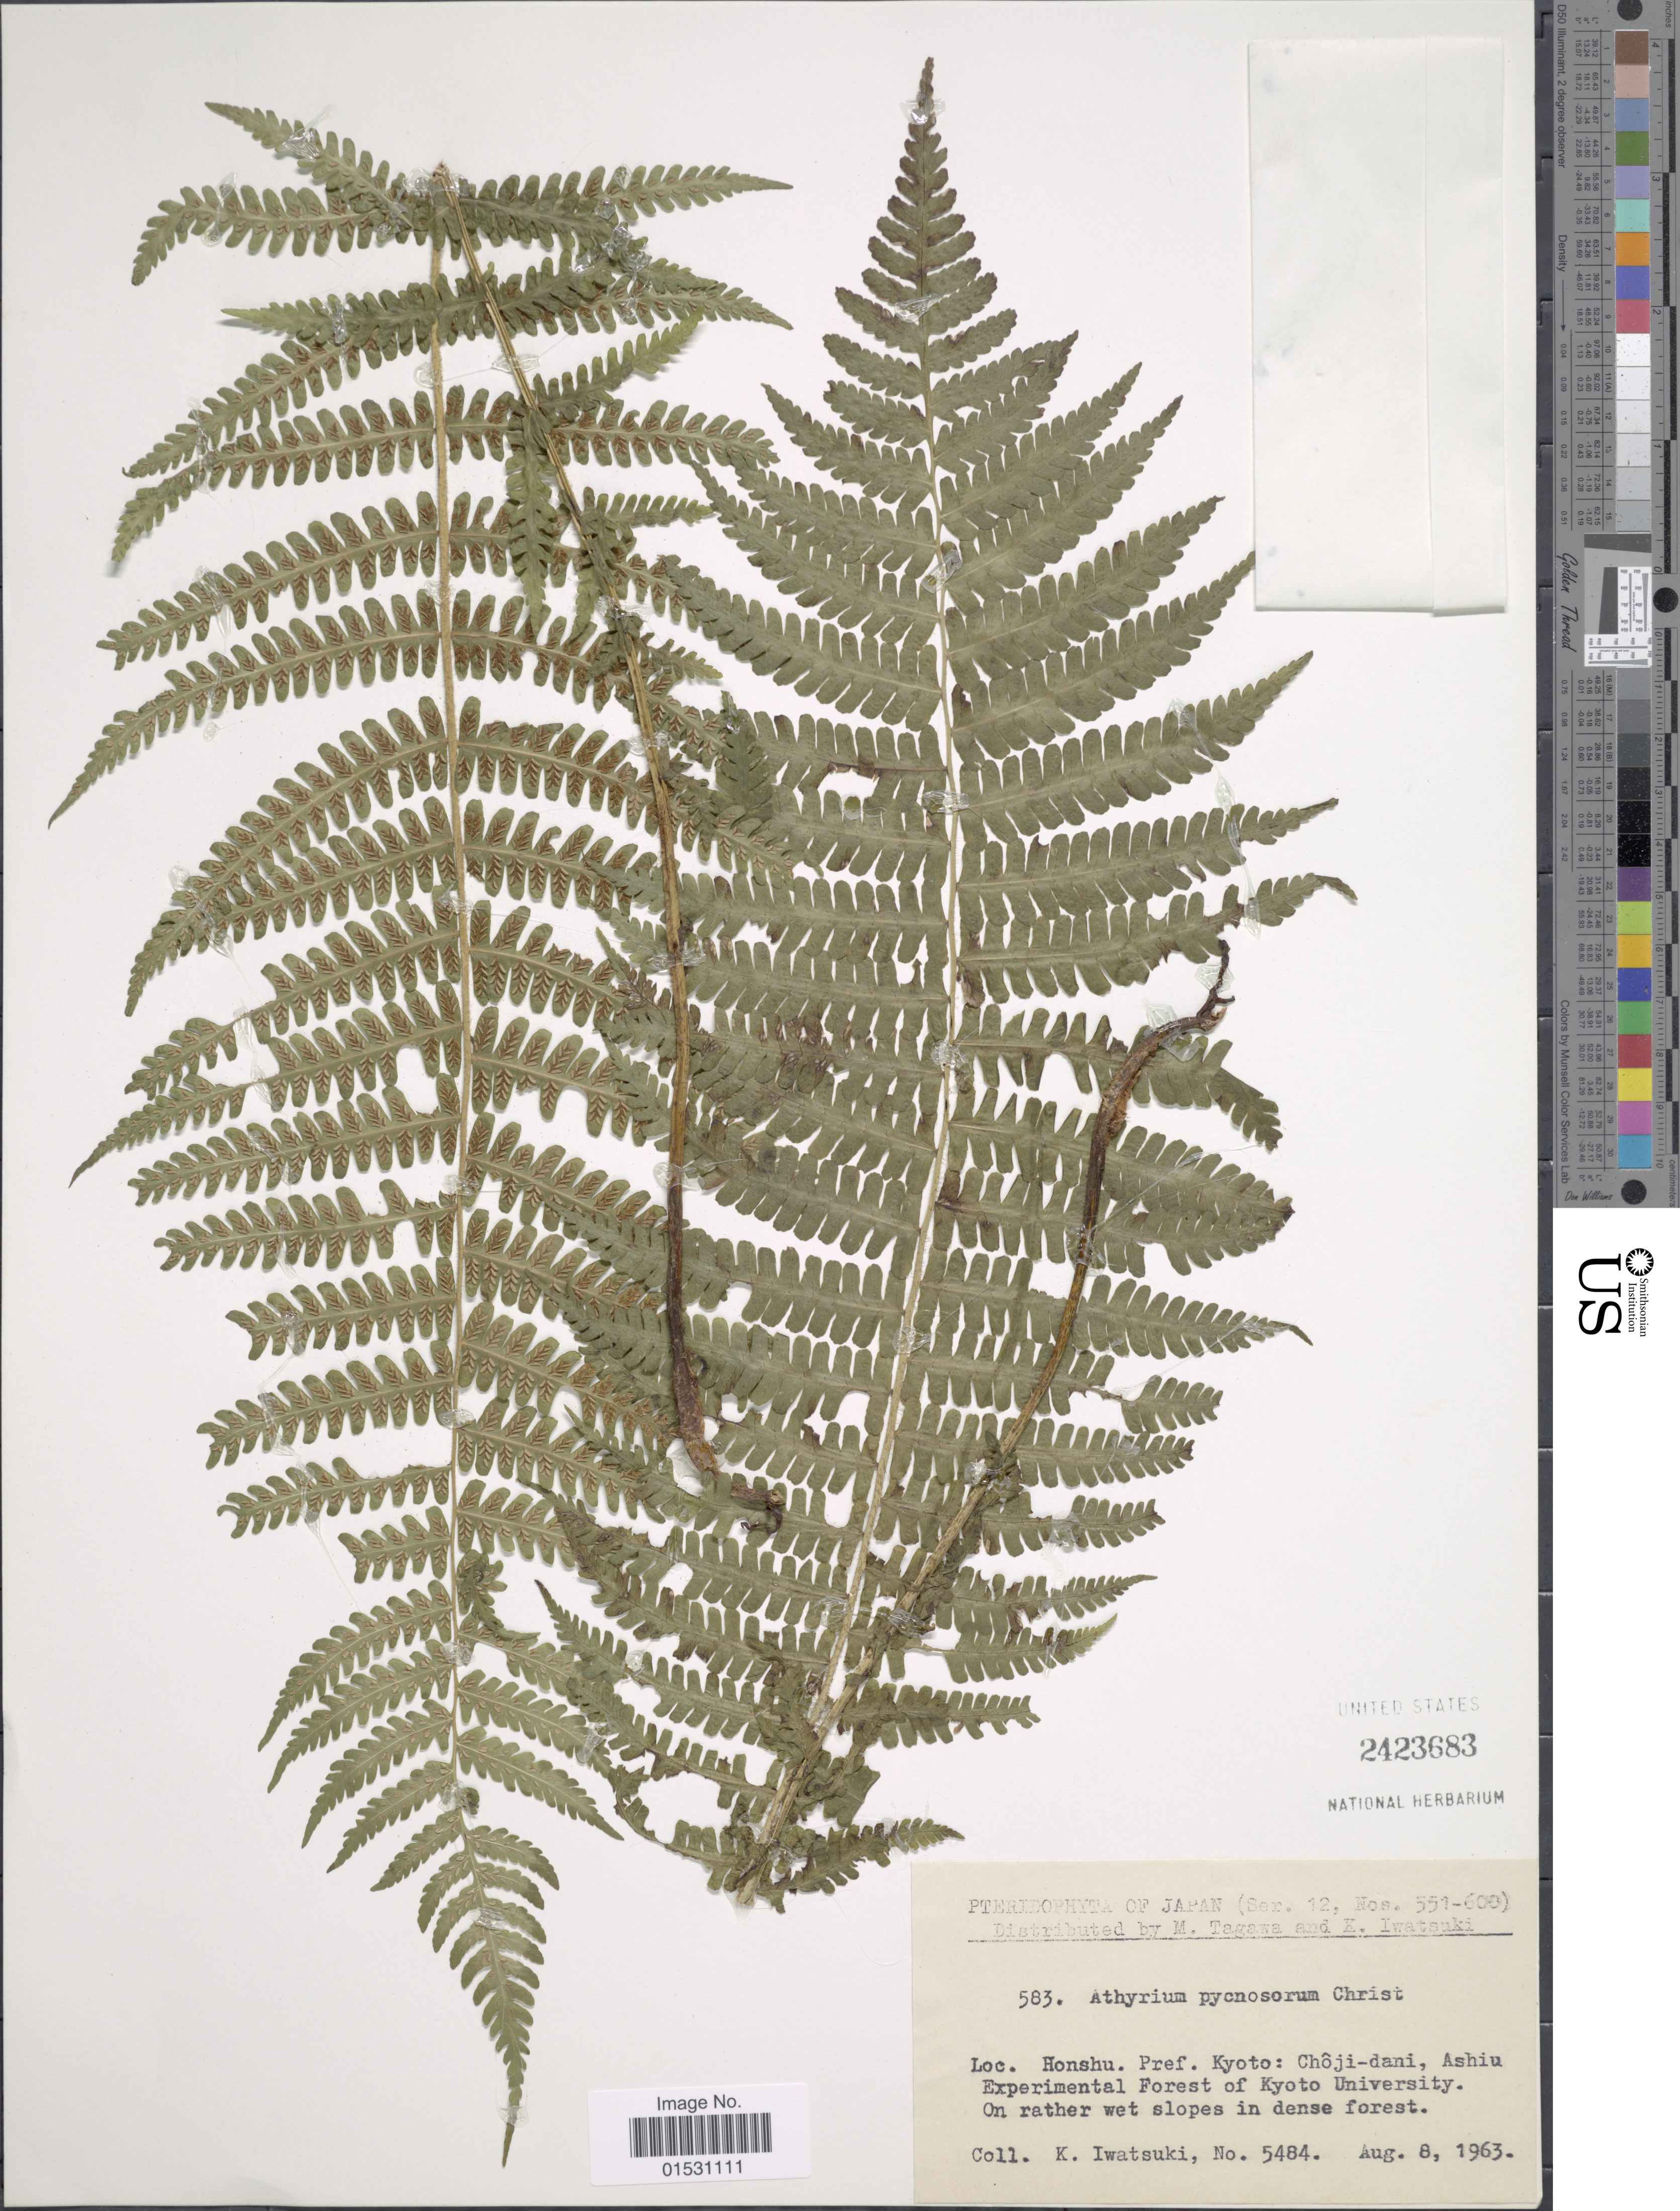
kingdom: Plantae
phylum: Tracheophyta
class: Polypodiopsida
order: Polypodiales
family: Athyriaceae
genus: Athyrium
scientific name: Athyrium pycnosorum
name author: Christ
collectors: K. Iwatsuki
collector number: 583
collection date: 1963-08-08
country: Japan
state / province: Kyoto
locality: Pref. Kyoto: Choji-dani, Ashiu Experimental Forest of Kyoto University.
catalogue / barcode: US 2423683